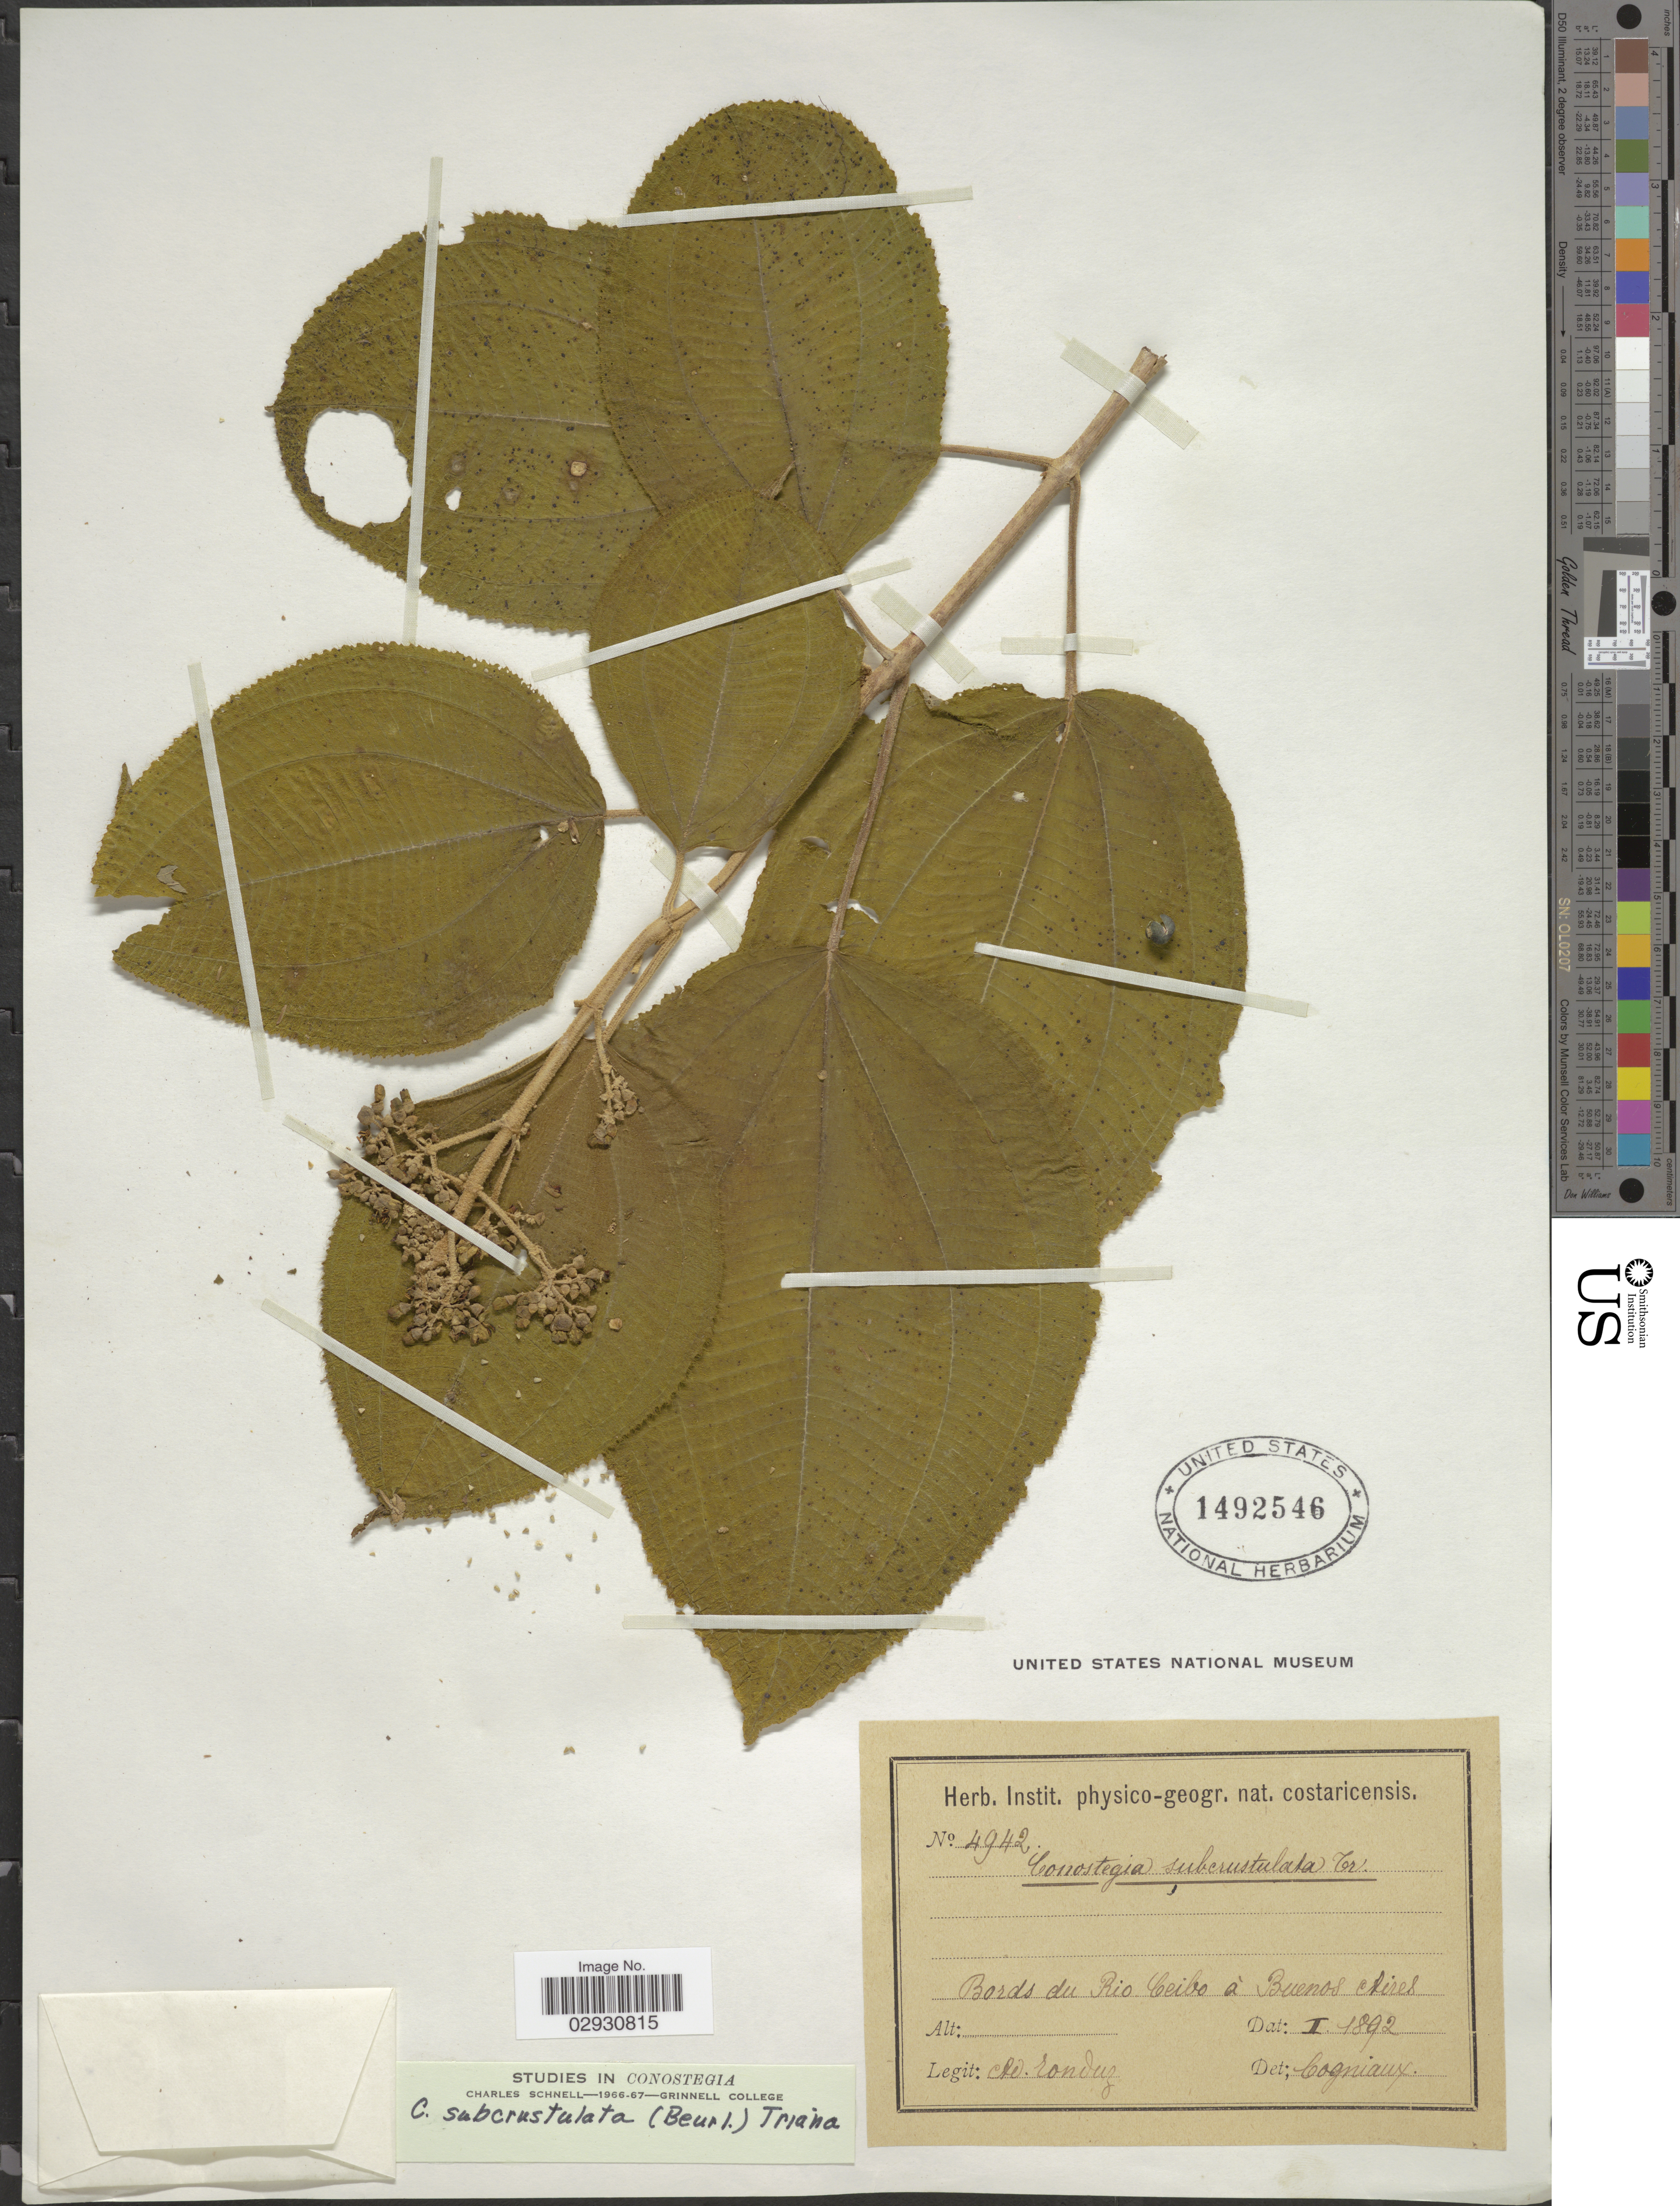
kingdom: Plantae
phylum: Tracheophyta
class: Magnoliopsida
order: Myrtales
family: Melastomataceae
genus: Conostegia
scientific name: Conostegia subcrustulata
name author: (Beurl.) Triana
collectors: A. Tonduz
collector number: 4942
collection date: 1892-01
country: Costa Rica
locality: Bords du Rio Ceibo à Buenos Aires.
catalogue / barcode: US 1492546